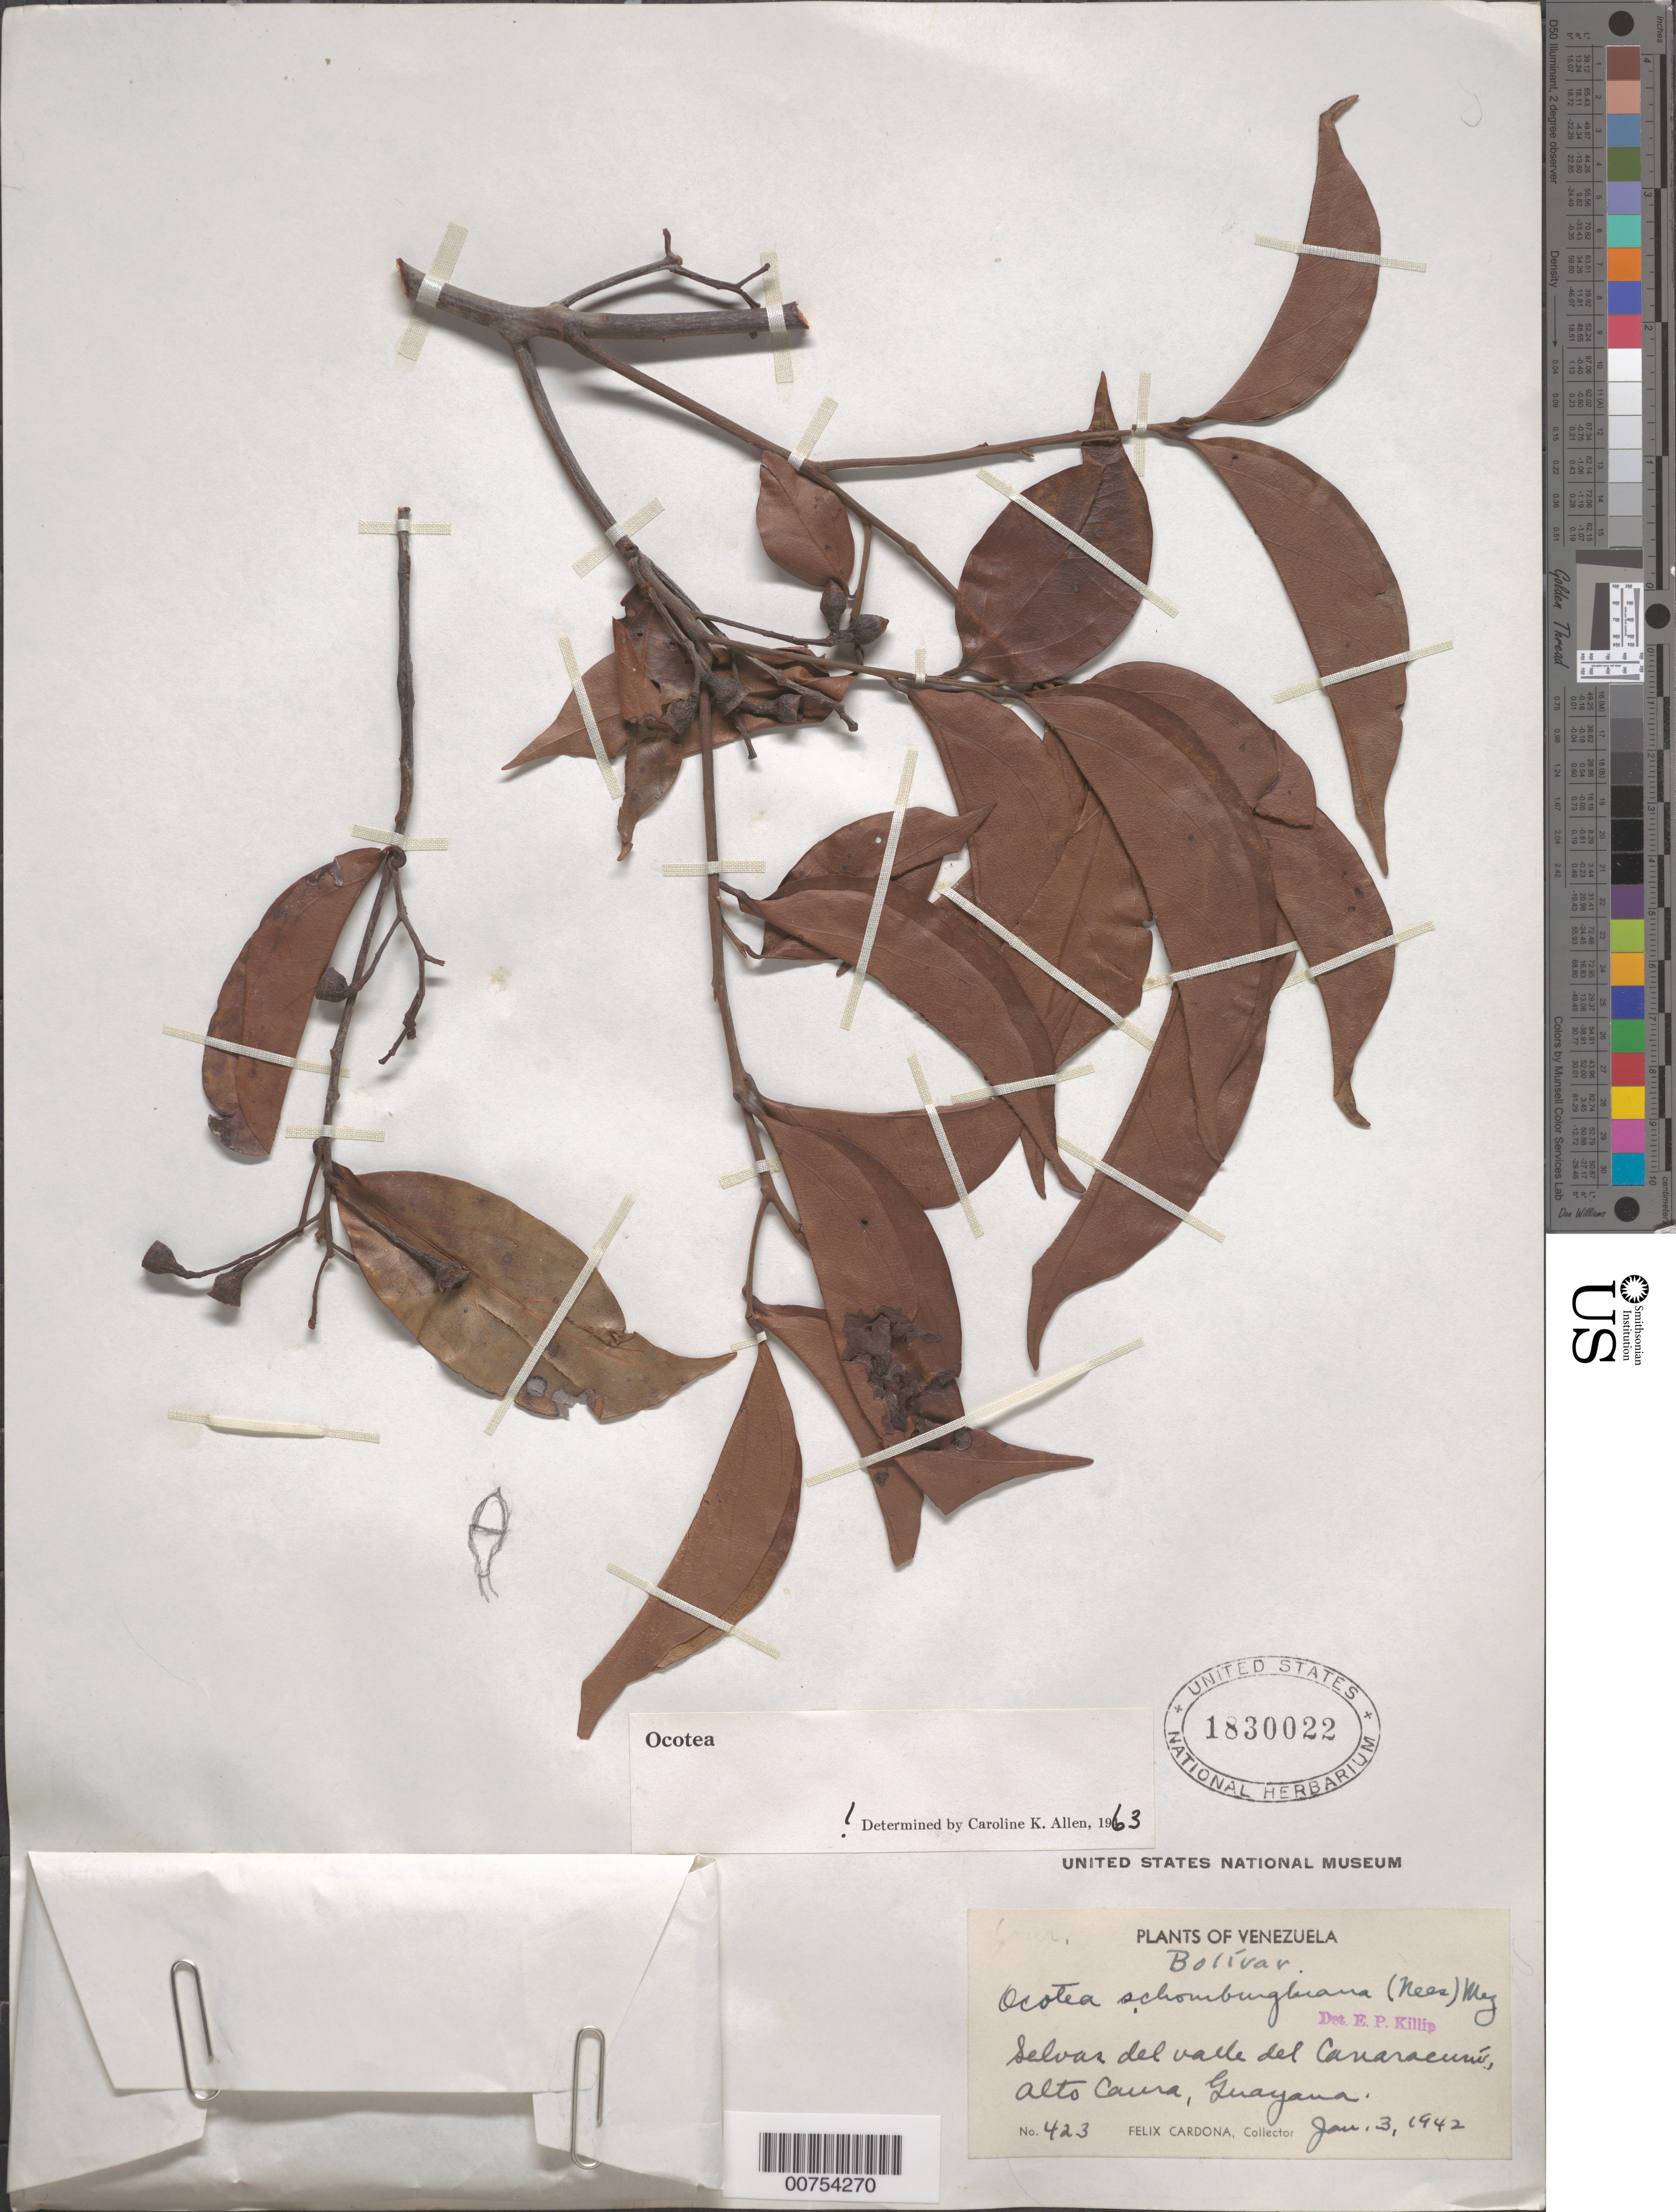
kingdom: Plantae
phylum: Tracheophyta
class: Magnoliopsida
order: Laurales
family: Lauraceae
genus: Ocotea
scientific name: Ocotea schomburgkiana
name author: (Nees) Mez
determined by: Allen, C. K.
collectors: F. Cardona Puig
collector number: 423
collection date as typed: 3-Jan-42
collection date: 1942-01-03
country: Venezuela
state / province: Bolívar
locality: Río Carraracuní, Alto Caura, Guayana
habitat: Valley forest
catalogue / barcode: US 1830022